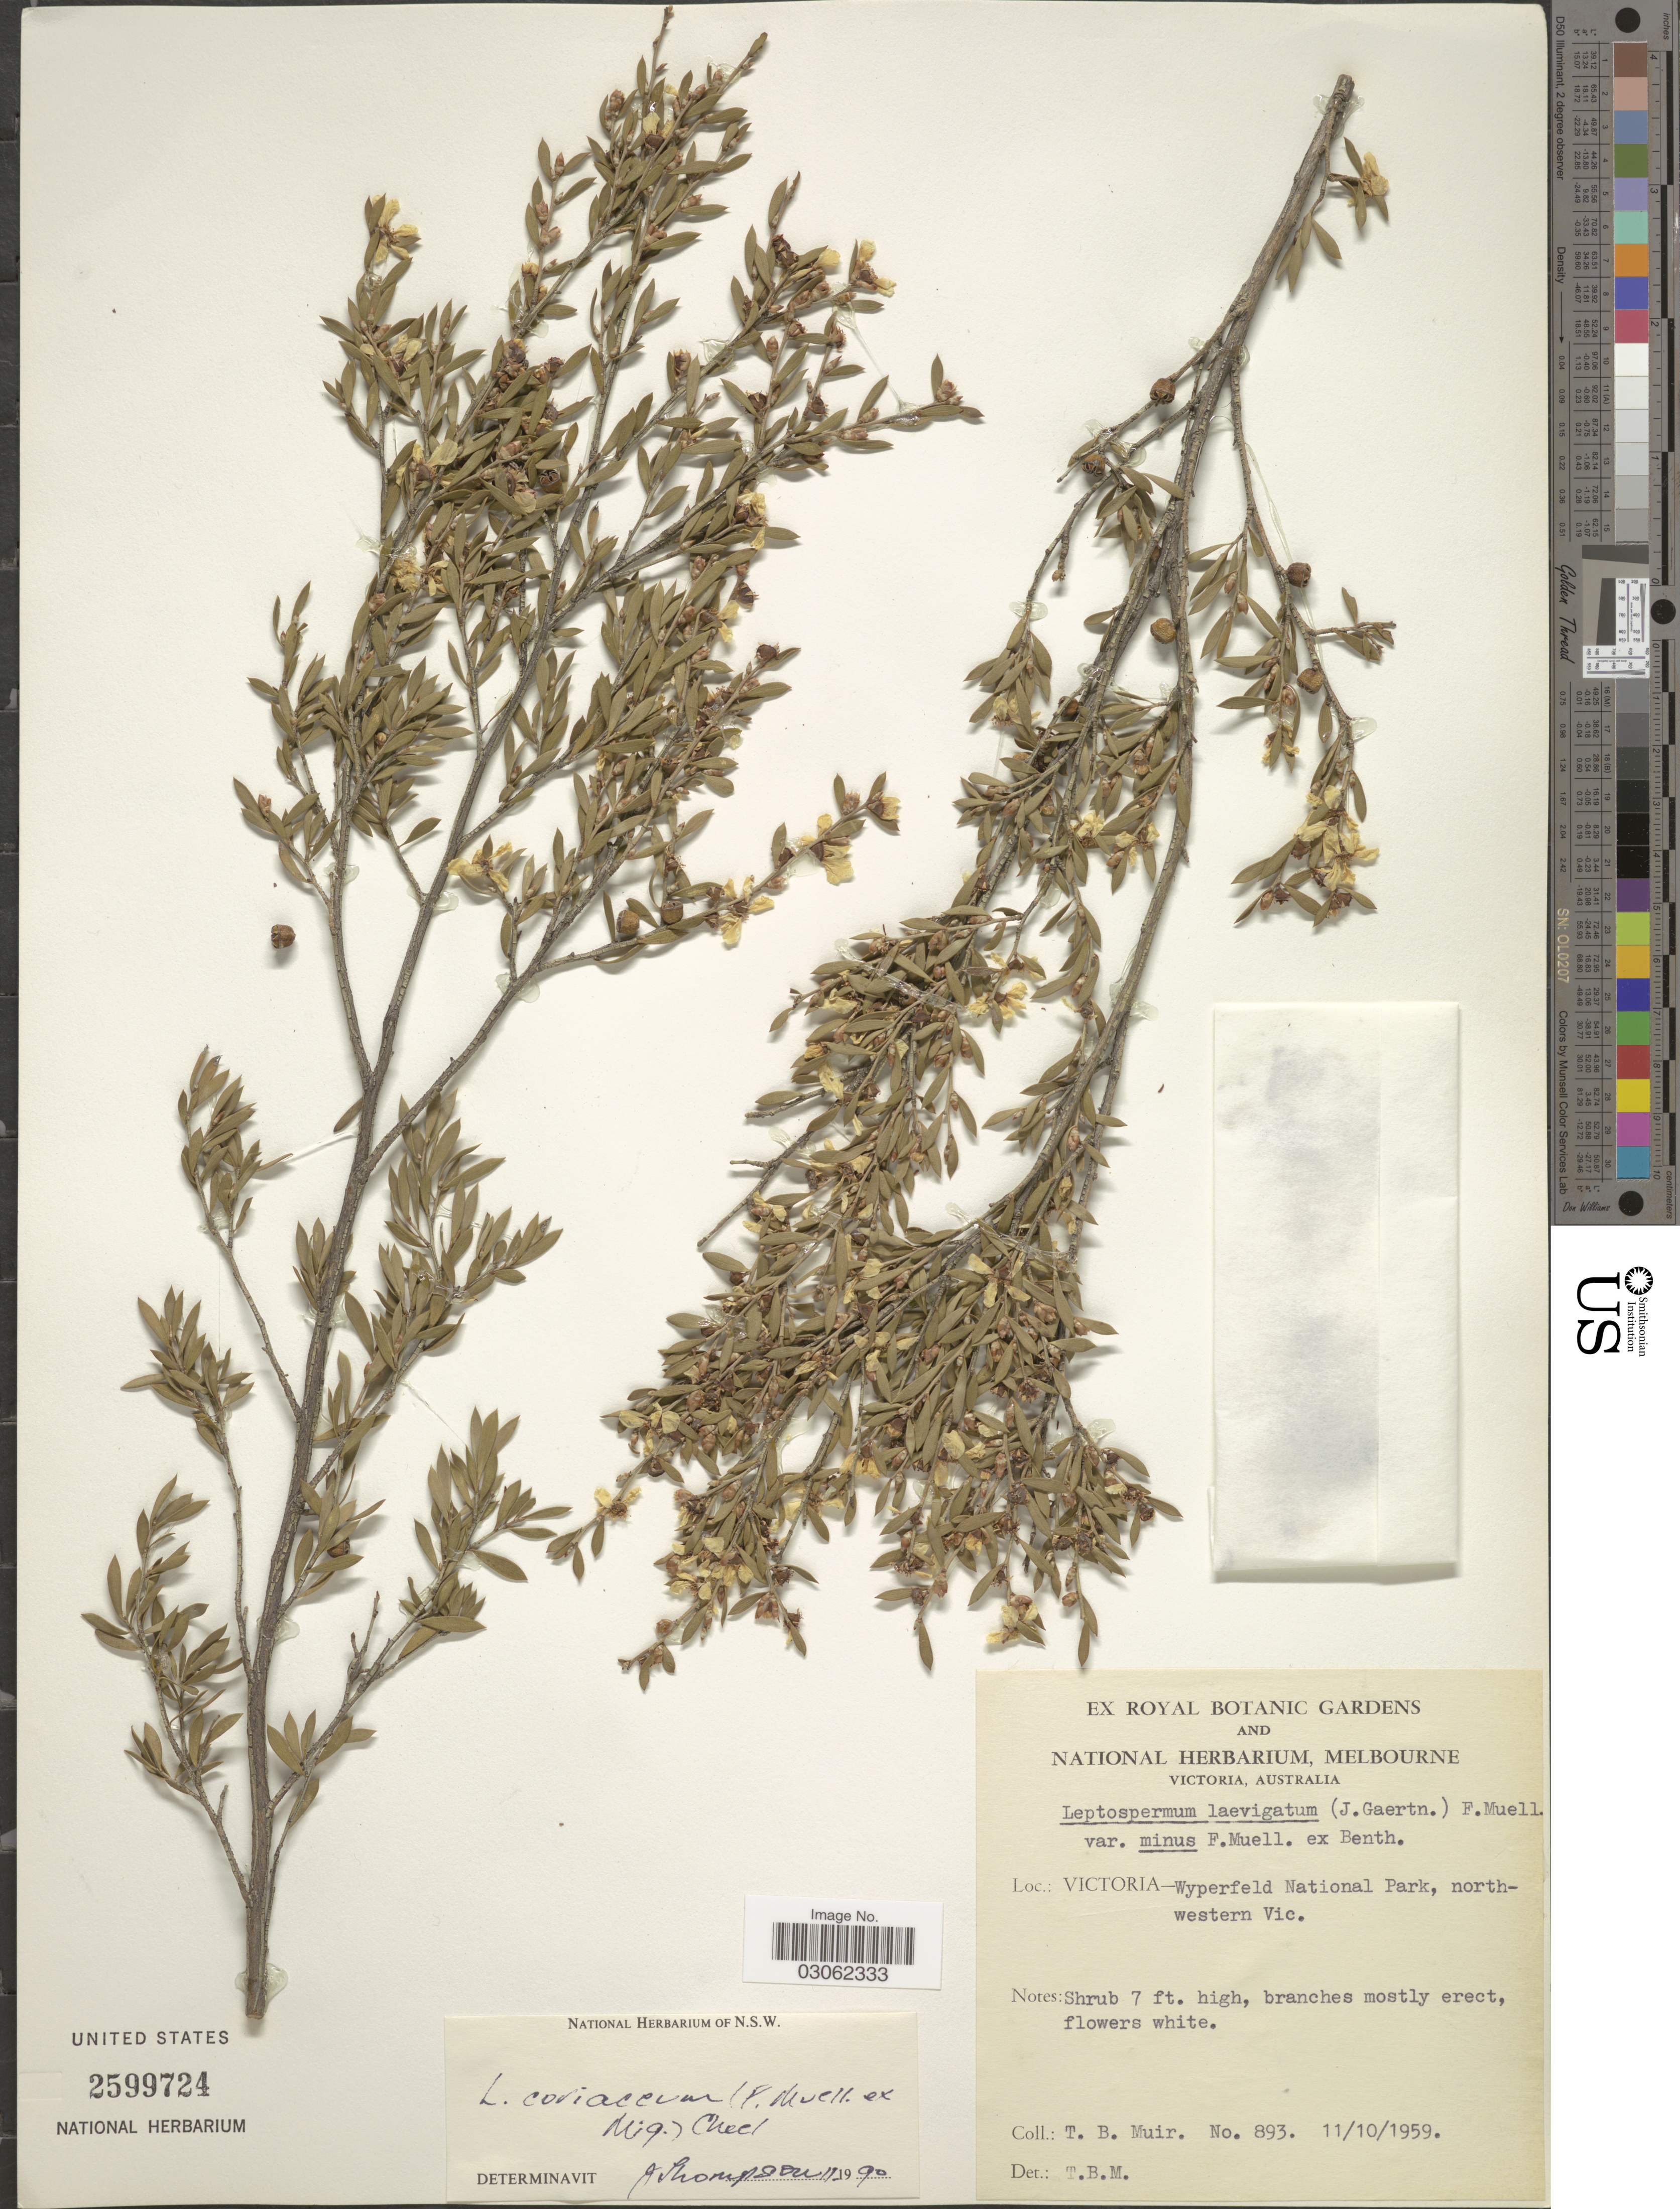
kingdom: Plantae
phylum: Tracheophyta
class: Magnoliopsida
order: Myrtales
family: Myrtaceae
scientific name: Gaudium coriaceum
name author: (F. Muell.) P.G. Wilson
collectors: T. Muir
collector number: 893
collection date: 1959-10-11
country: Australia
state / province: Victoria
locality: Victoria - Wyperfeld National Park, north-western Vic.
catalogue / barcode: US 2599724